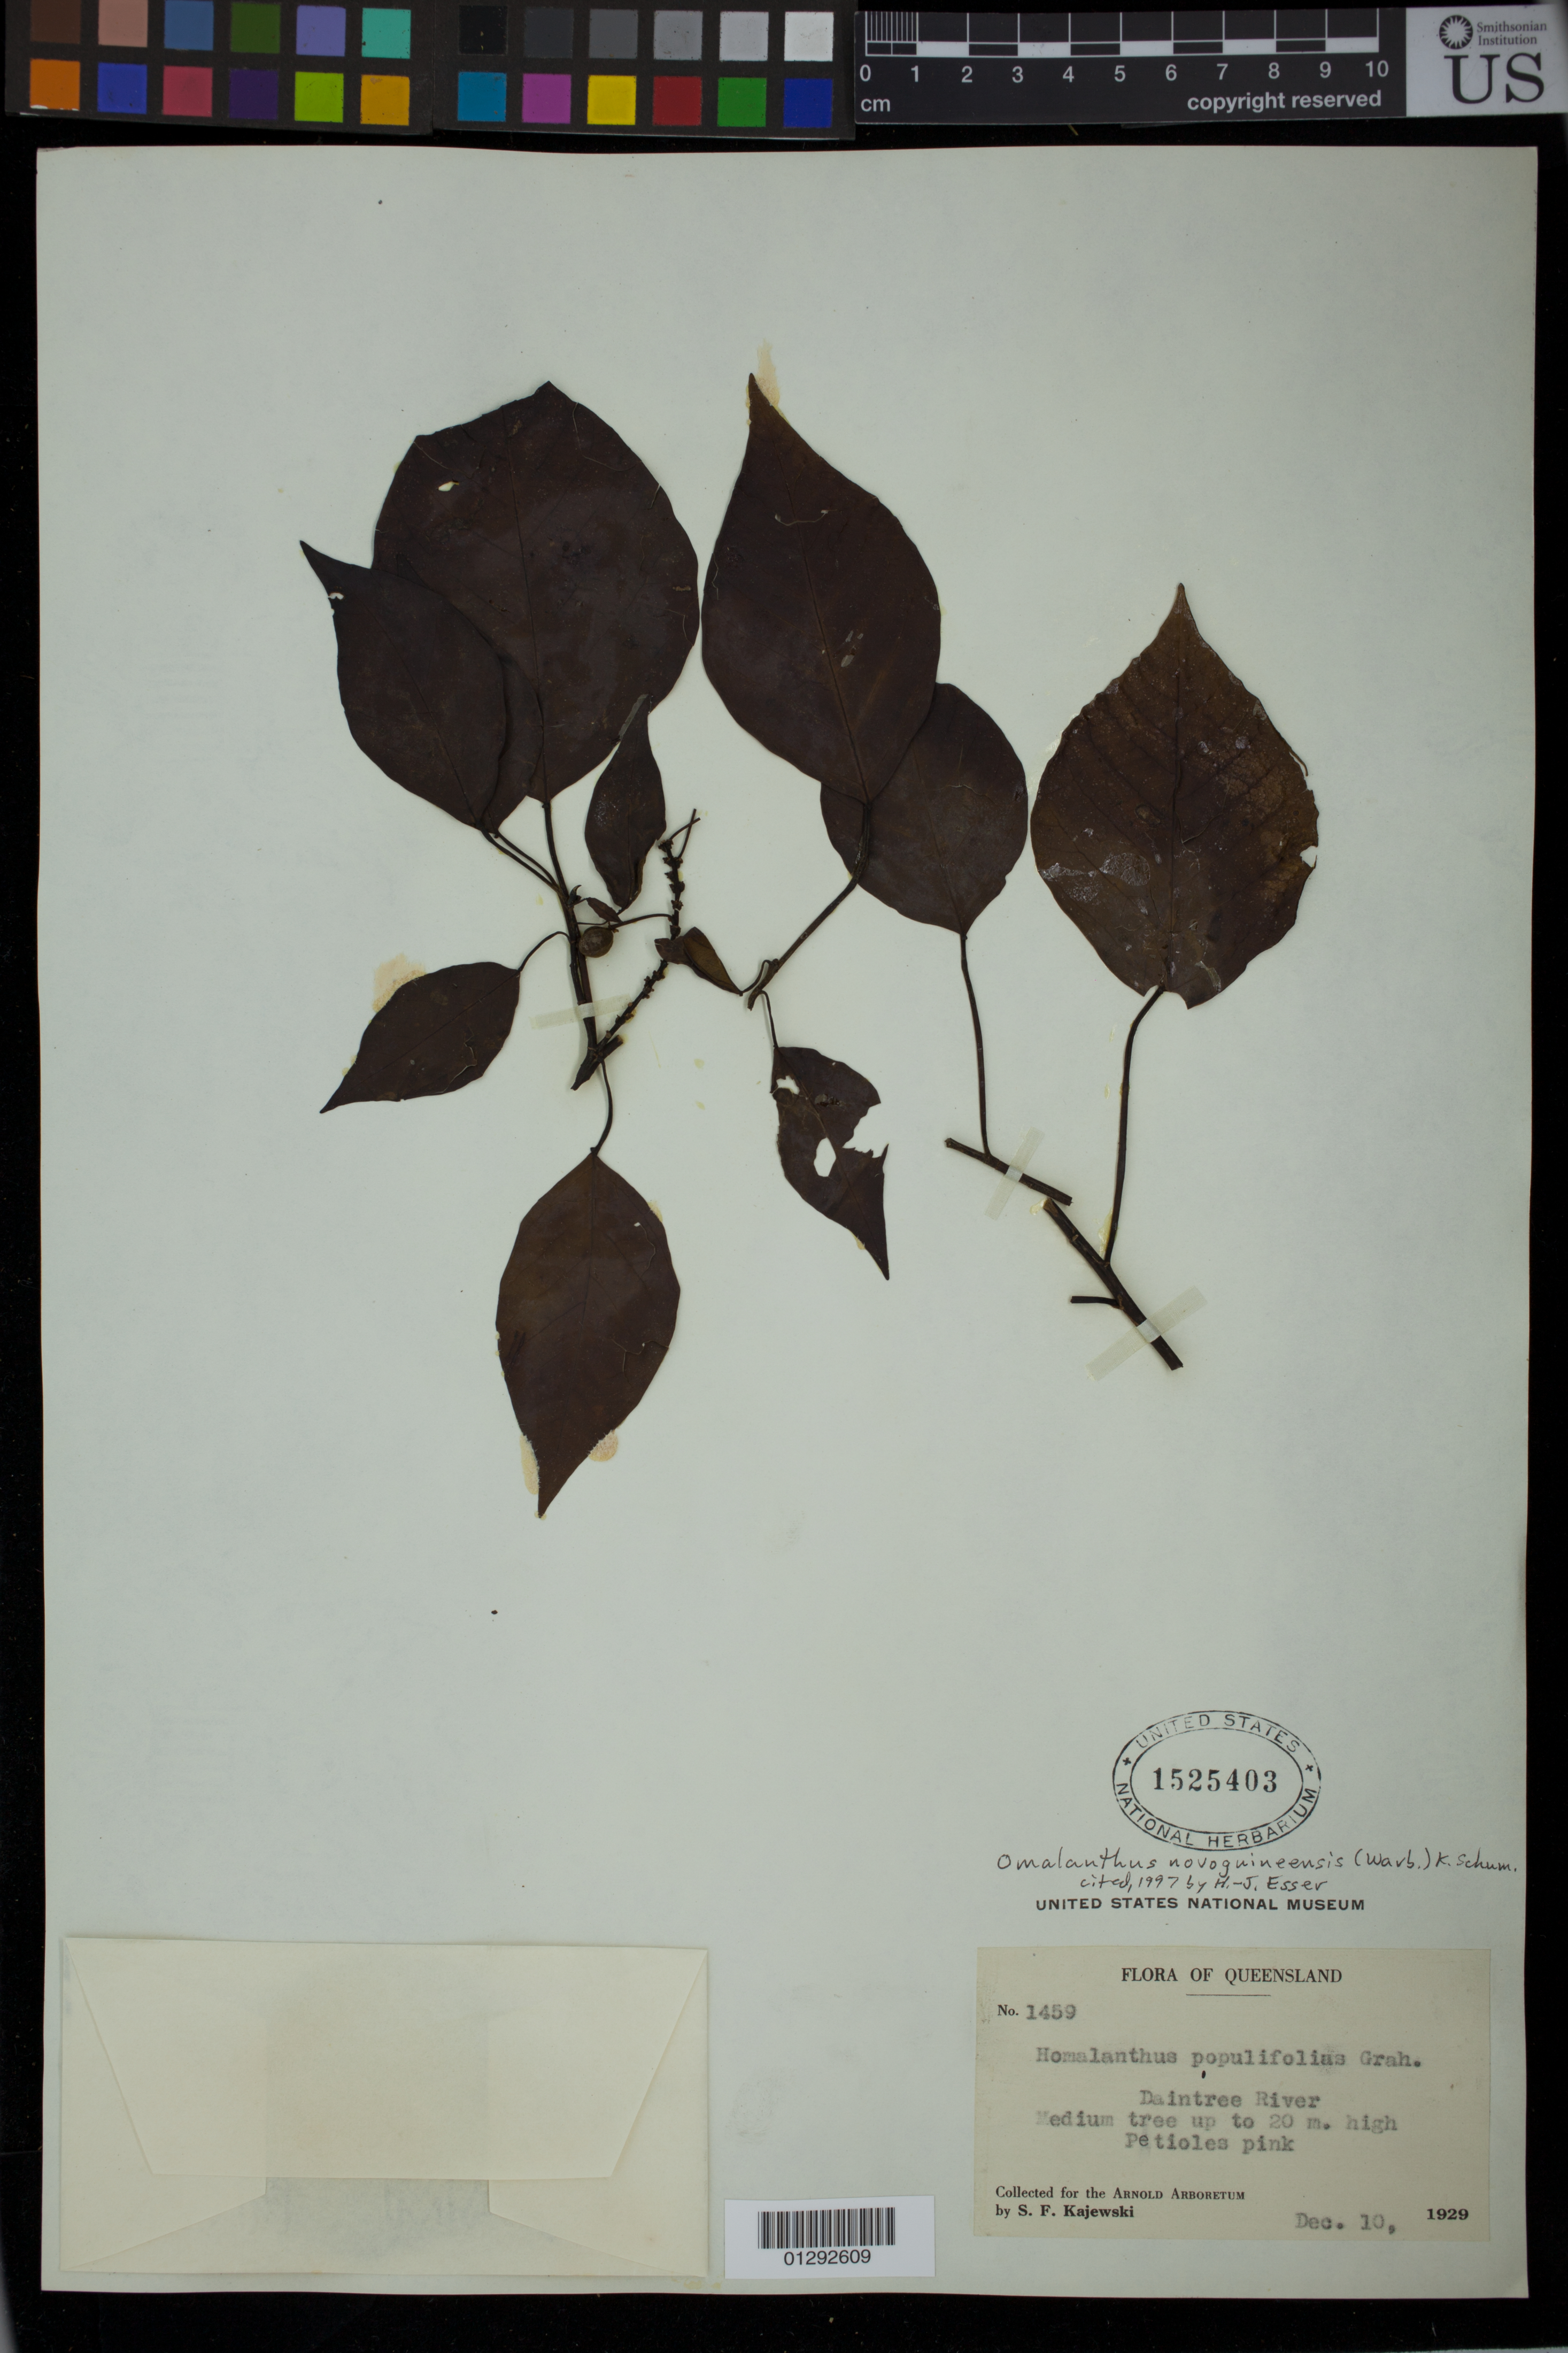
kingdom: Plantae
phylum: Tracheophyta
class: Magnoliopsida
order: Malpighiales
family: Euphorbiaceae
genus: Homalanthus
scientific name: Homalanthus novoguineensis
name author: (Warb.) K. Schum.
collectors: S. Kajewski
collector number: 1459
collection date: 1929-12-10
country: Australia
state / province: Queensland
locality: Daintree River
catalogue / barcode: US 1525403